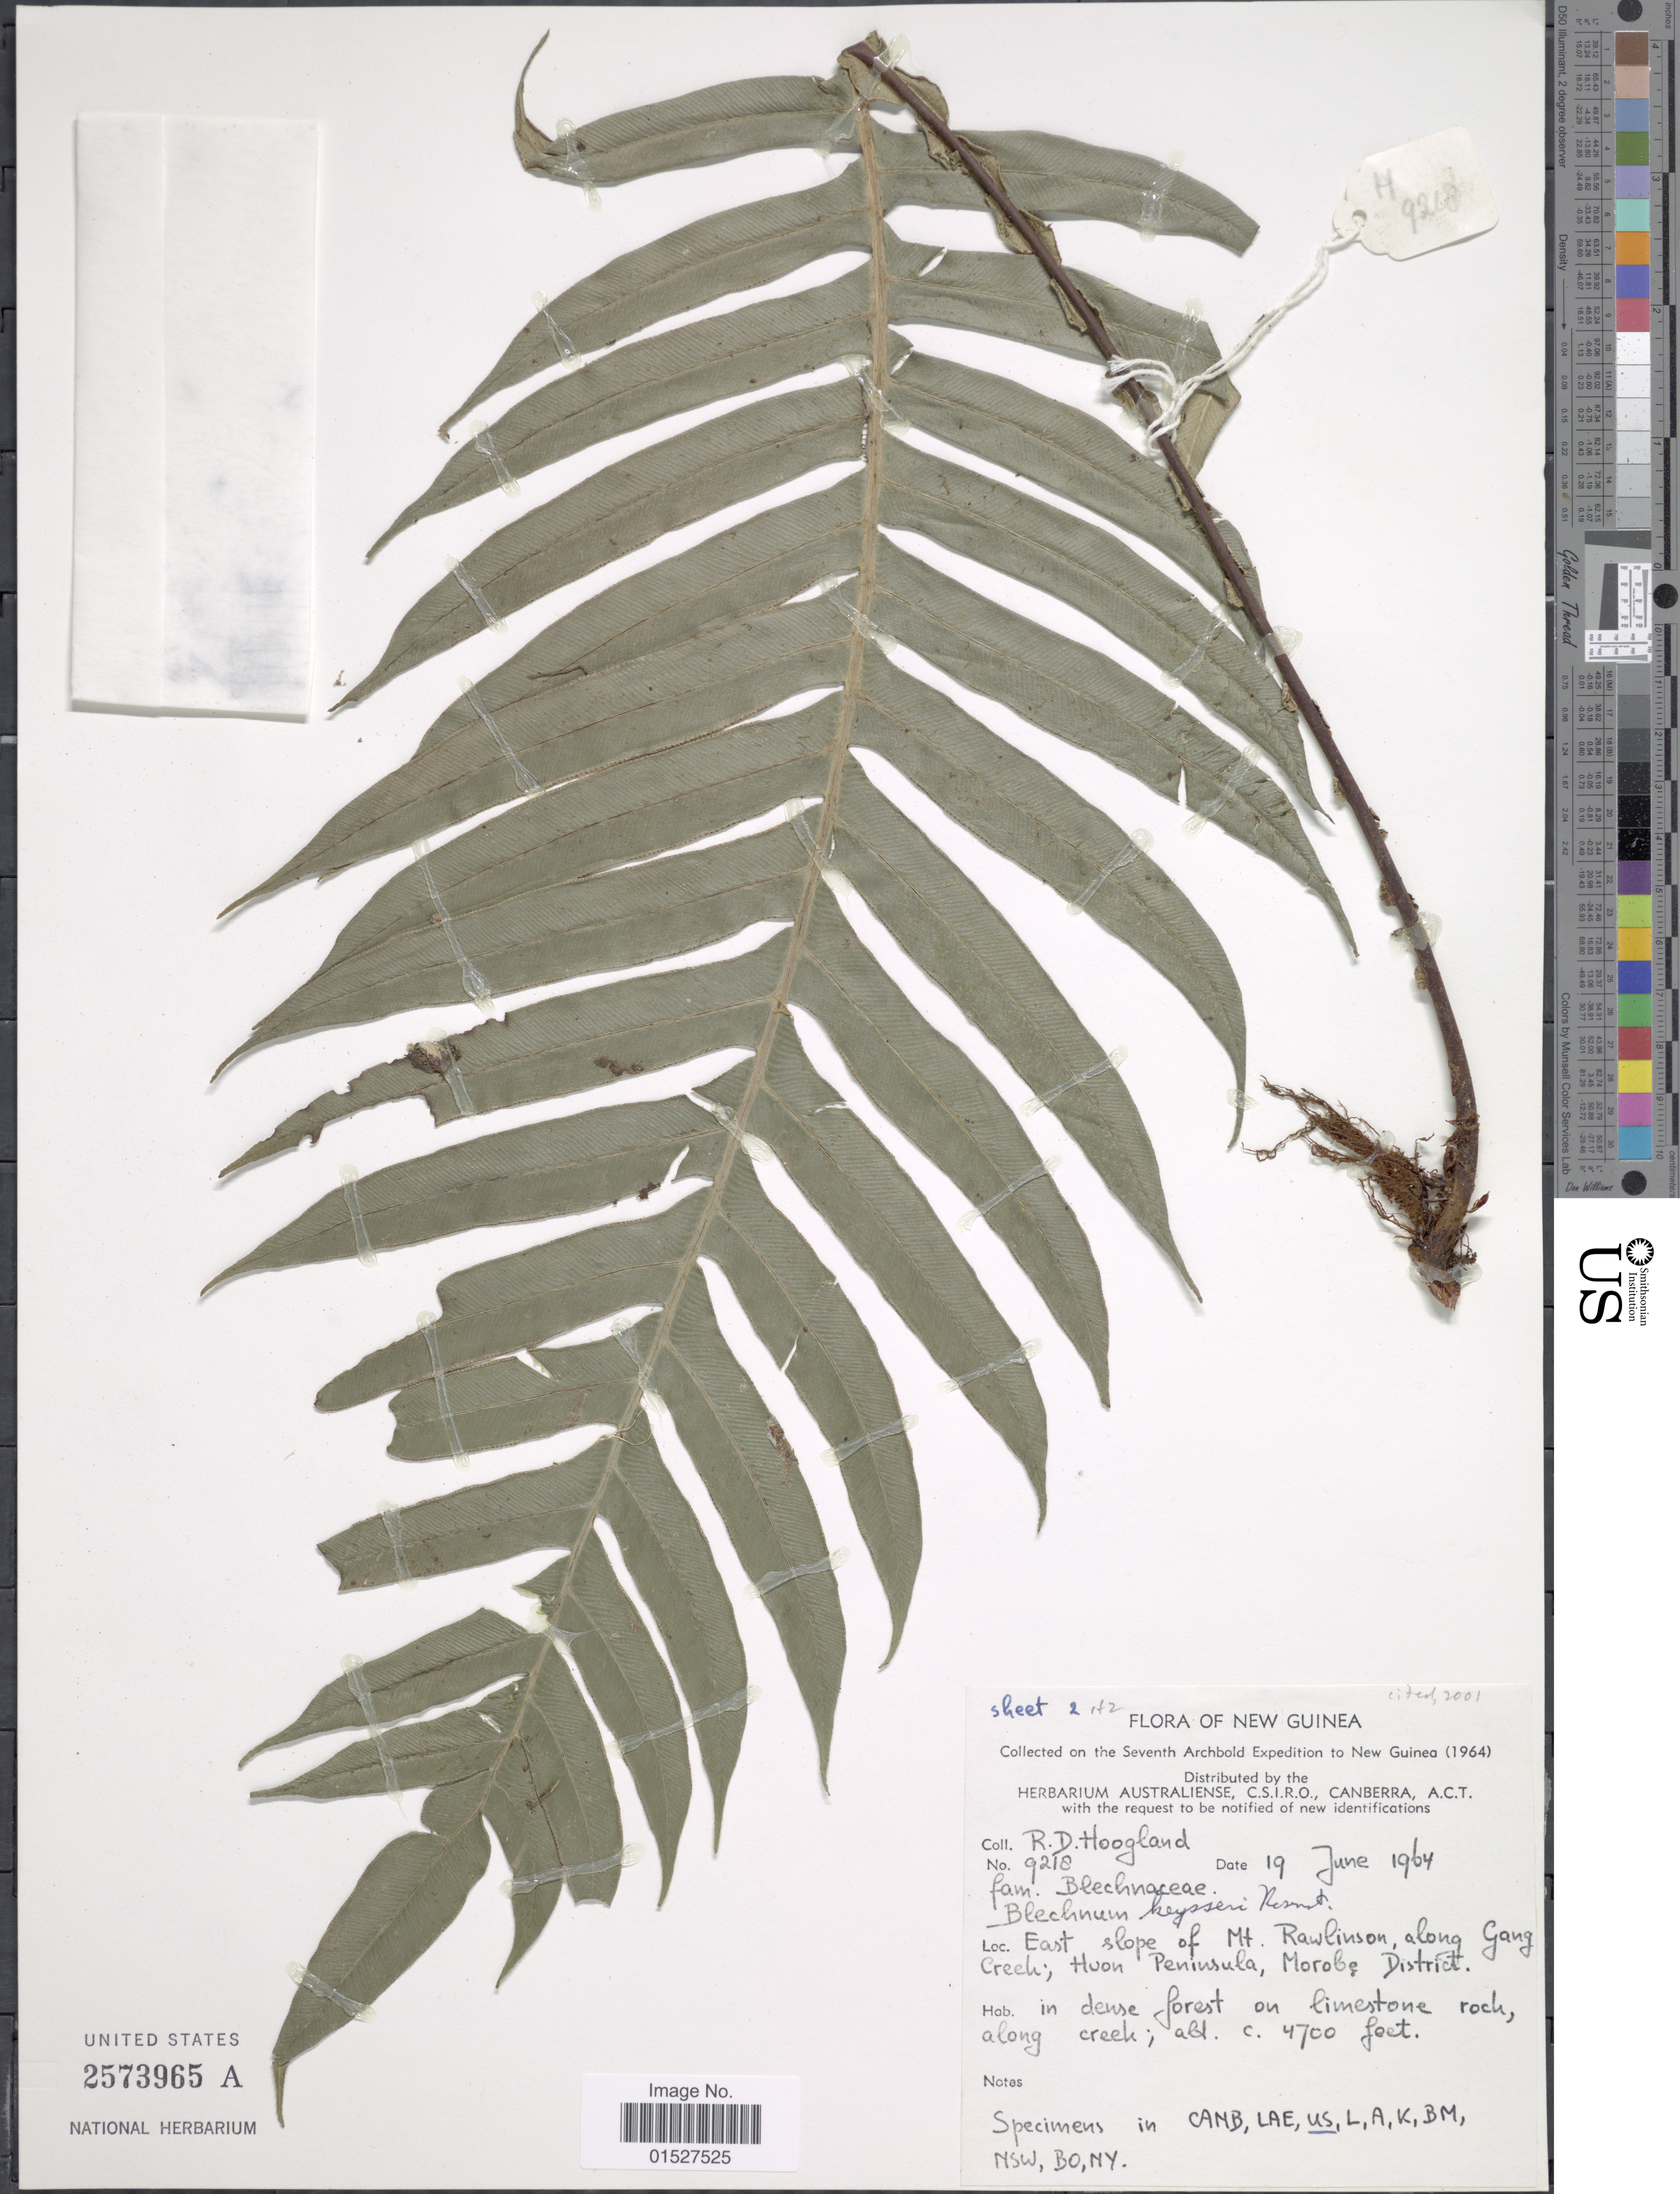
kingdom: Plantae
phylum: Tracheophyta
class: Polypodiopsida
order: Polypodiales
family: Blechnaceae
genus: Blechnum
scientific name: Blechnum keysseri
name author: Rosenst.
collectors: R. D. Hoogland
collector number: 9218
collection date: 1964-06-19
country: Papua New Guinea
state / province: Morobe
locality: New Guinea. East slope of Mt. Rawlinson, along Gang Creek; Huon Peninsula, Morobe District.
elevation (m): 1433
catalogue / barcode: US 2573965A